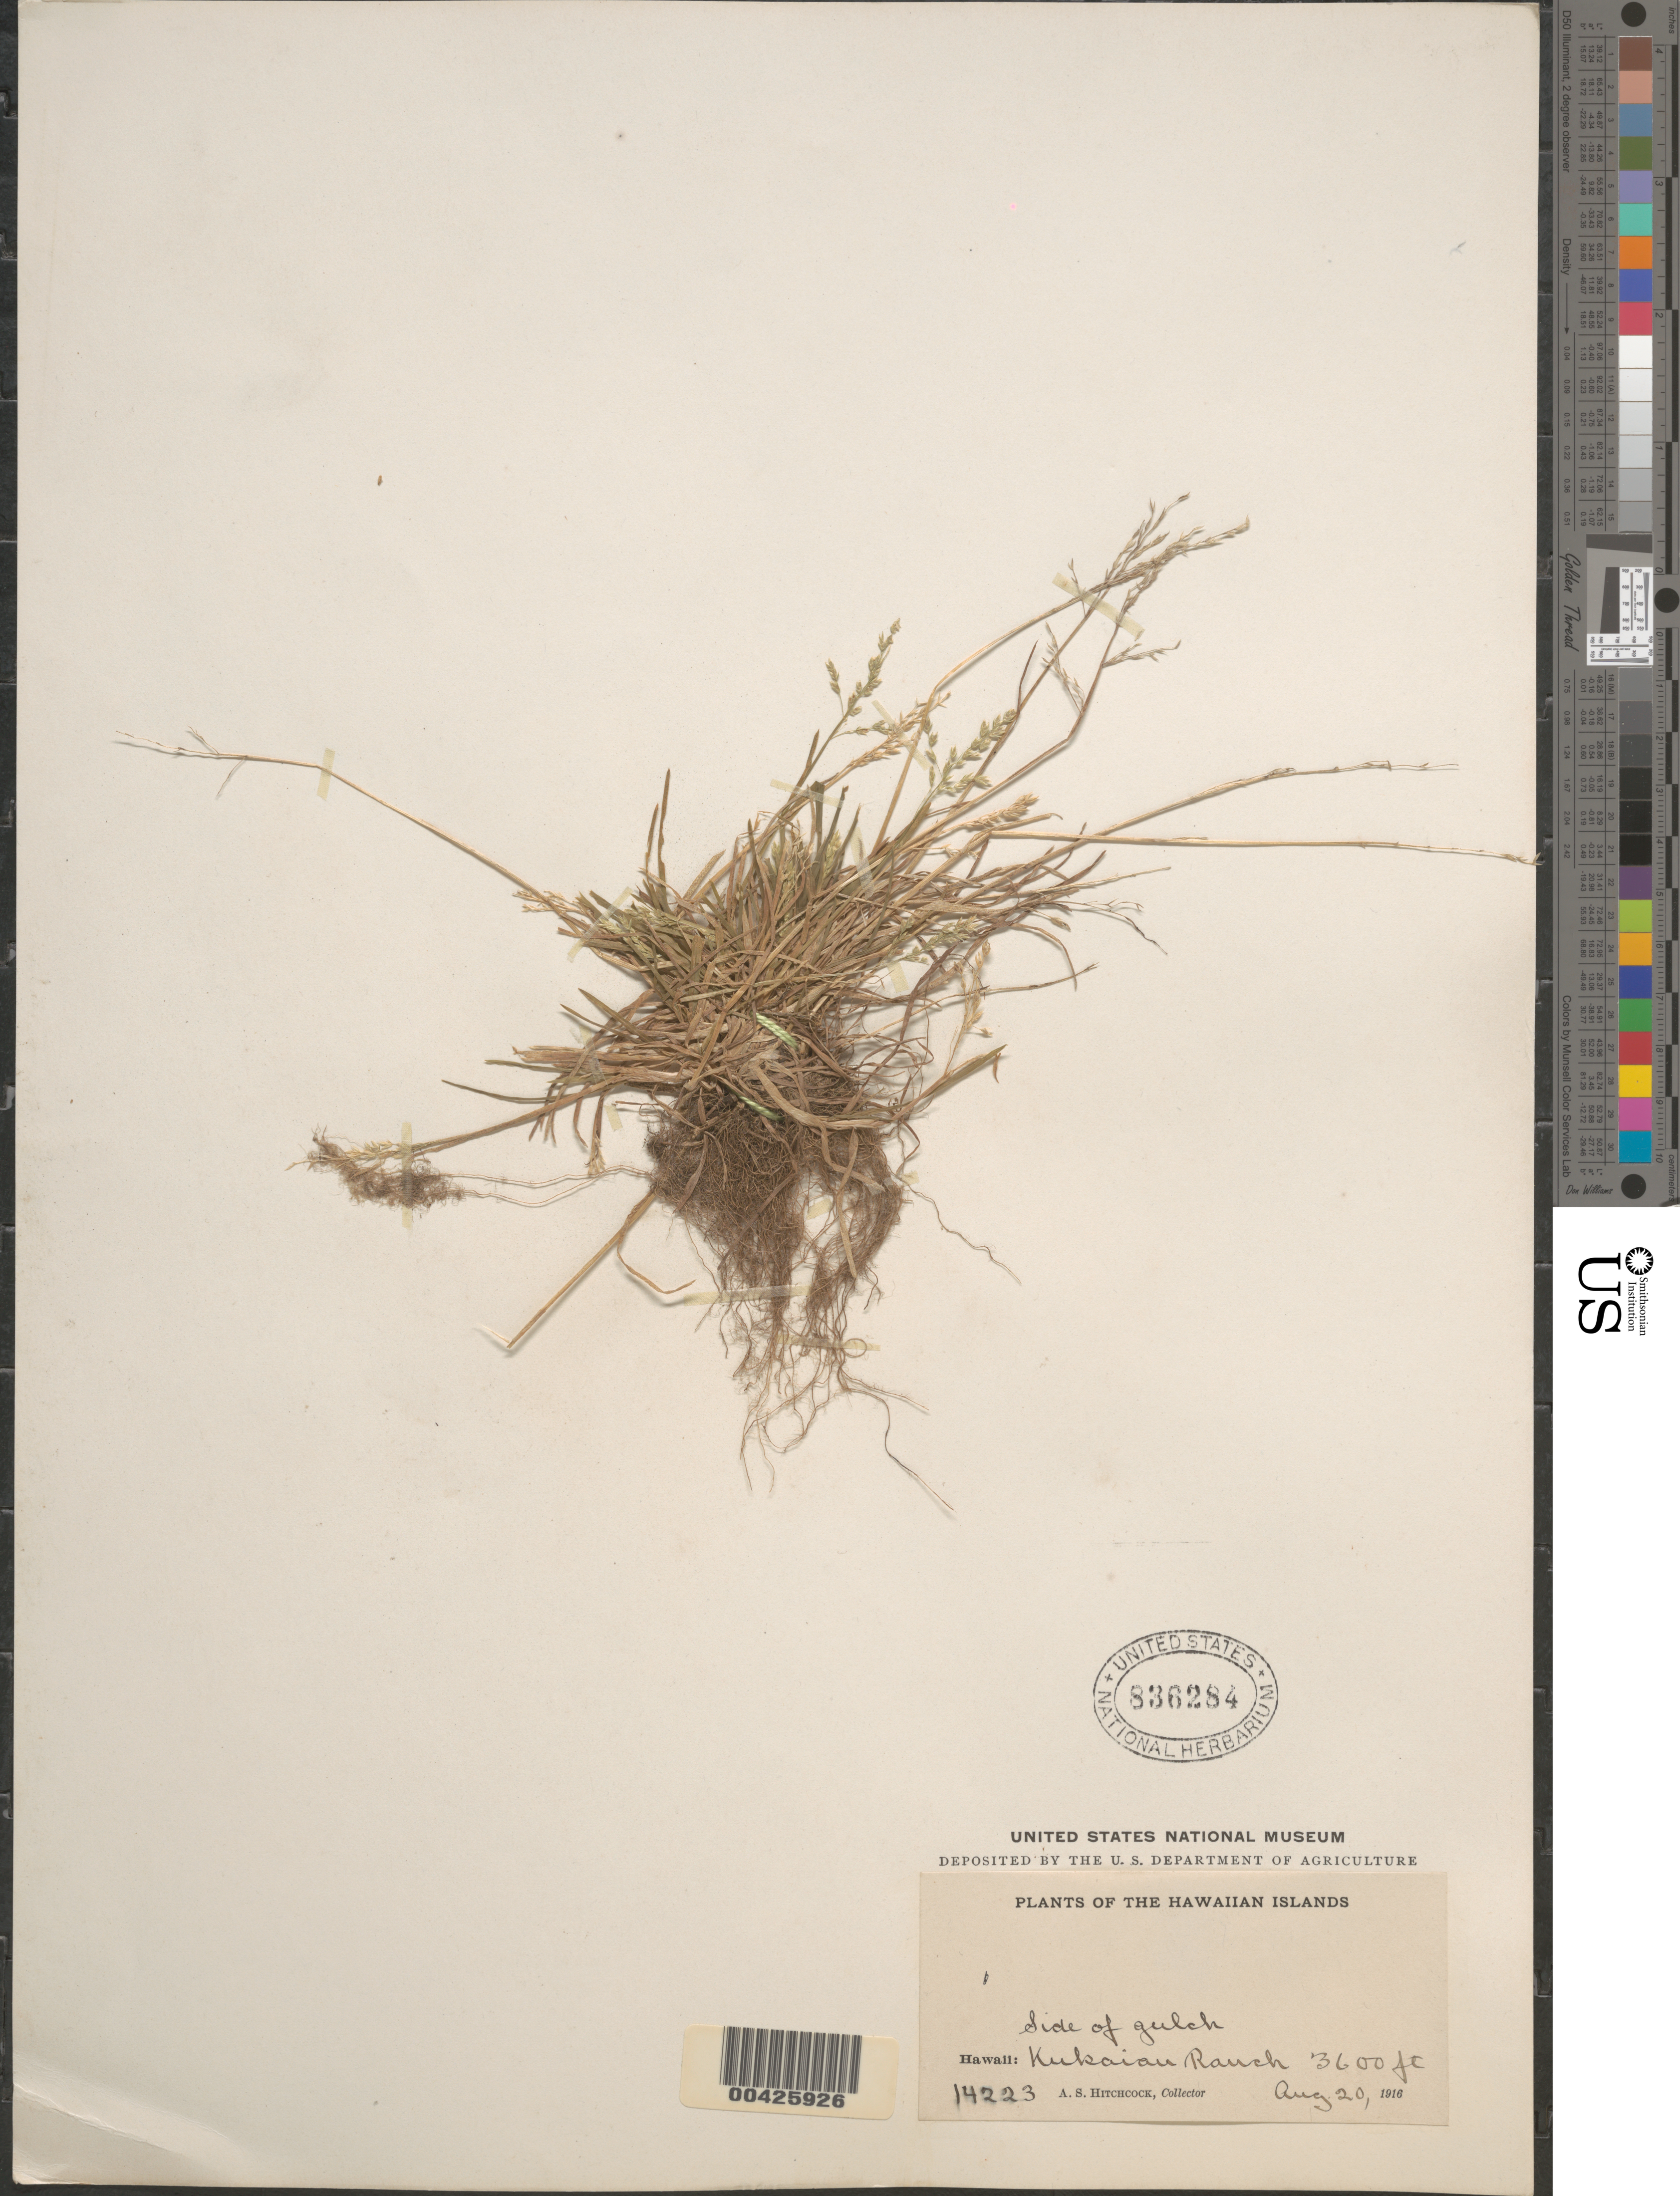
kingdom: Plantae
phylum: Tracheophyta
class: Liliopsida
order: Poales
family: Poaceae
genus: Poa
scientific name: Poa annua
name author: L.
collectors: A. S. Hitchcock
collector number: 14223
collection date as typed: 20 Aug 1916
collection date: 1916-08-20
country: United States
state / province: Hawaii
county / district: Hawaii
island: Hawaii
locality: Kukaiau Ranch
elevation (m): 1097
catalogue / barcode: US 836284